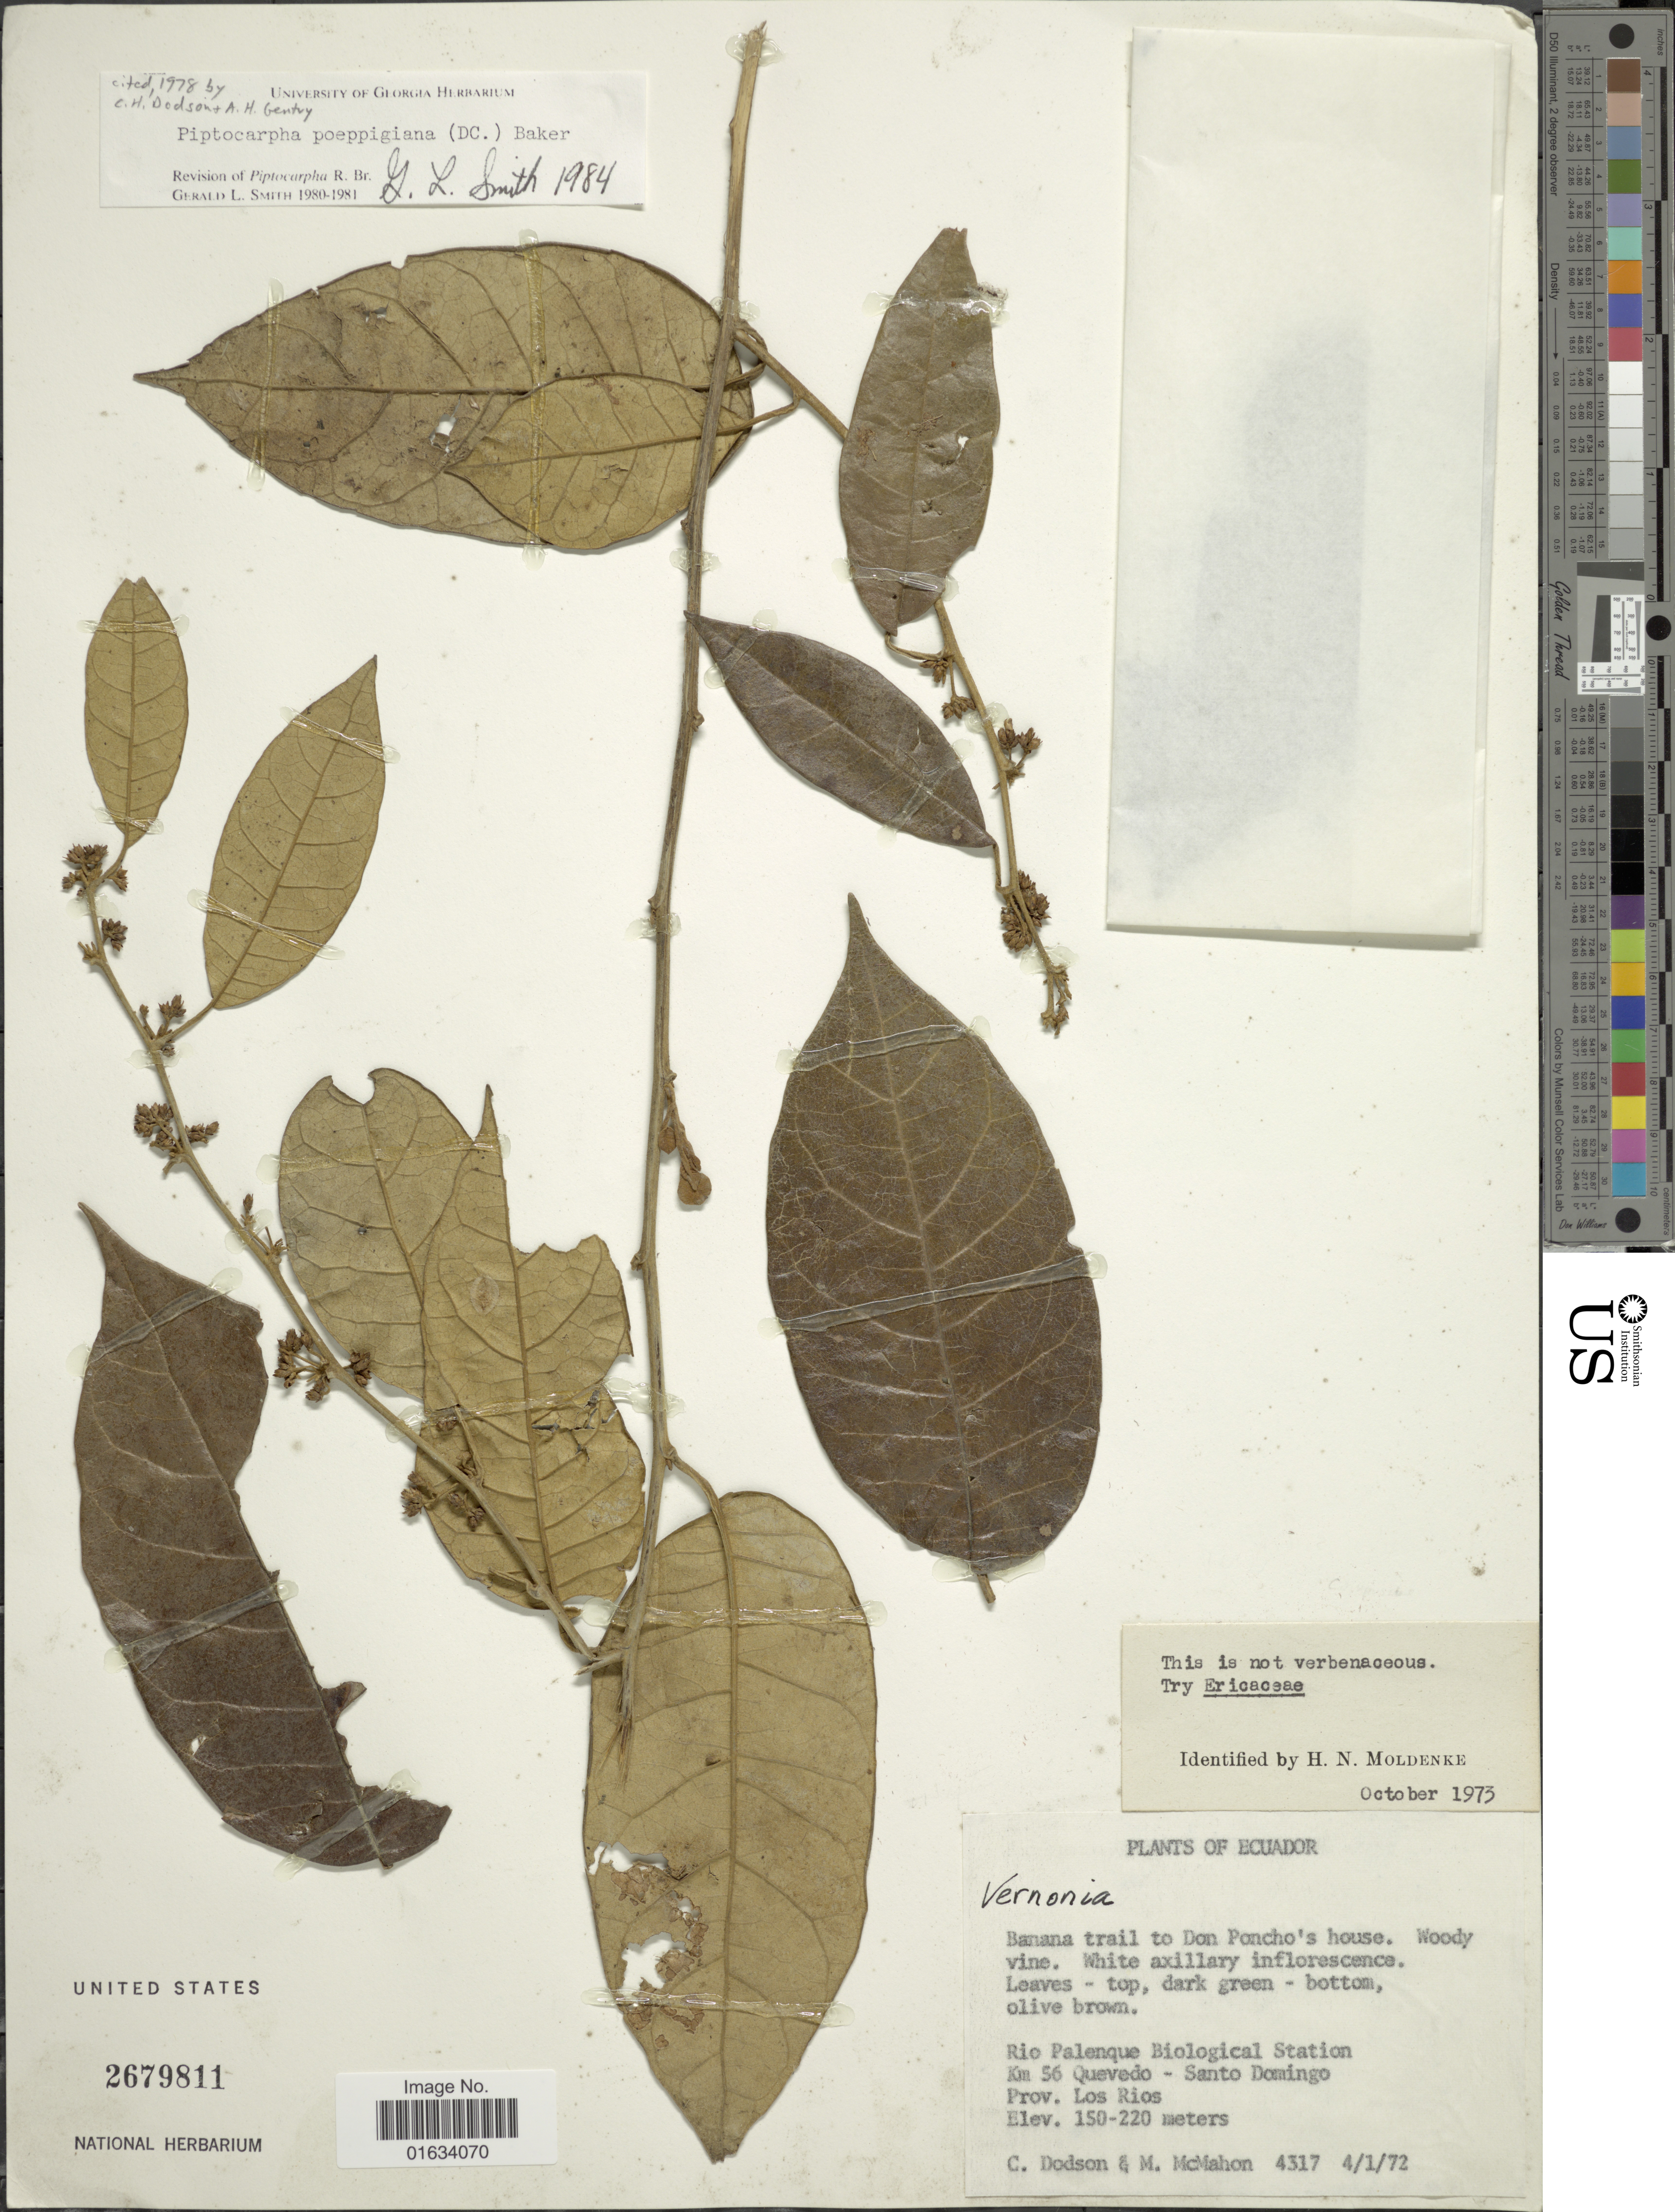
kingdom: Plantae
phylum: Tracheophyta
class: Magnoliopsida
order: Asterales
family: Asteraceae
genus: Piptocarpha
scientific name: Piptocarpha poeppigiana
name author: (DC.) Baker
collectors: C. Dodson & M. McMahon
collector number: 4317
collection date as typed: Transcribed d/m/y: 4/1/72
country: Ecuador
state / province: Los Ríos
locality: Ecuador. Banana trail to Don Poncho's house. Woody vine. Rio Palenque Biological Station. Km 56 Quevedo. Santo Domingo. Prov. Los Ríos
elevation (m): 150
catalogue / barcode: US 2679811